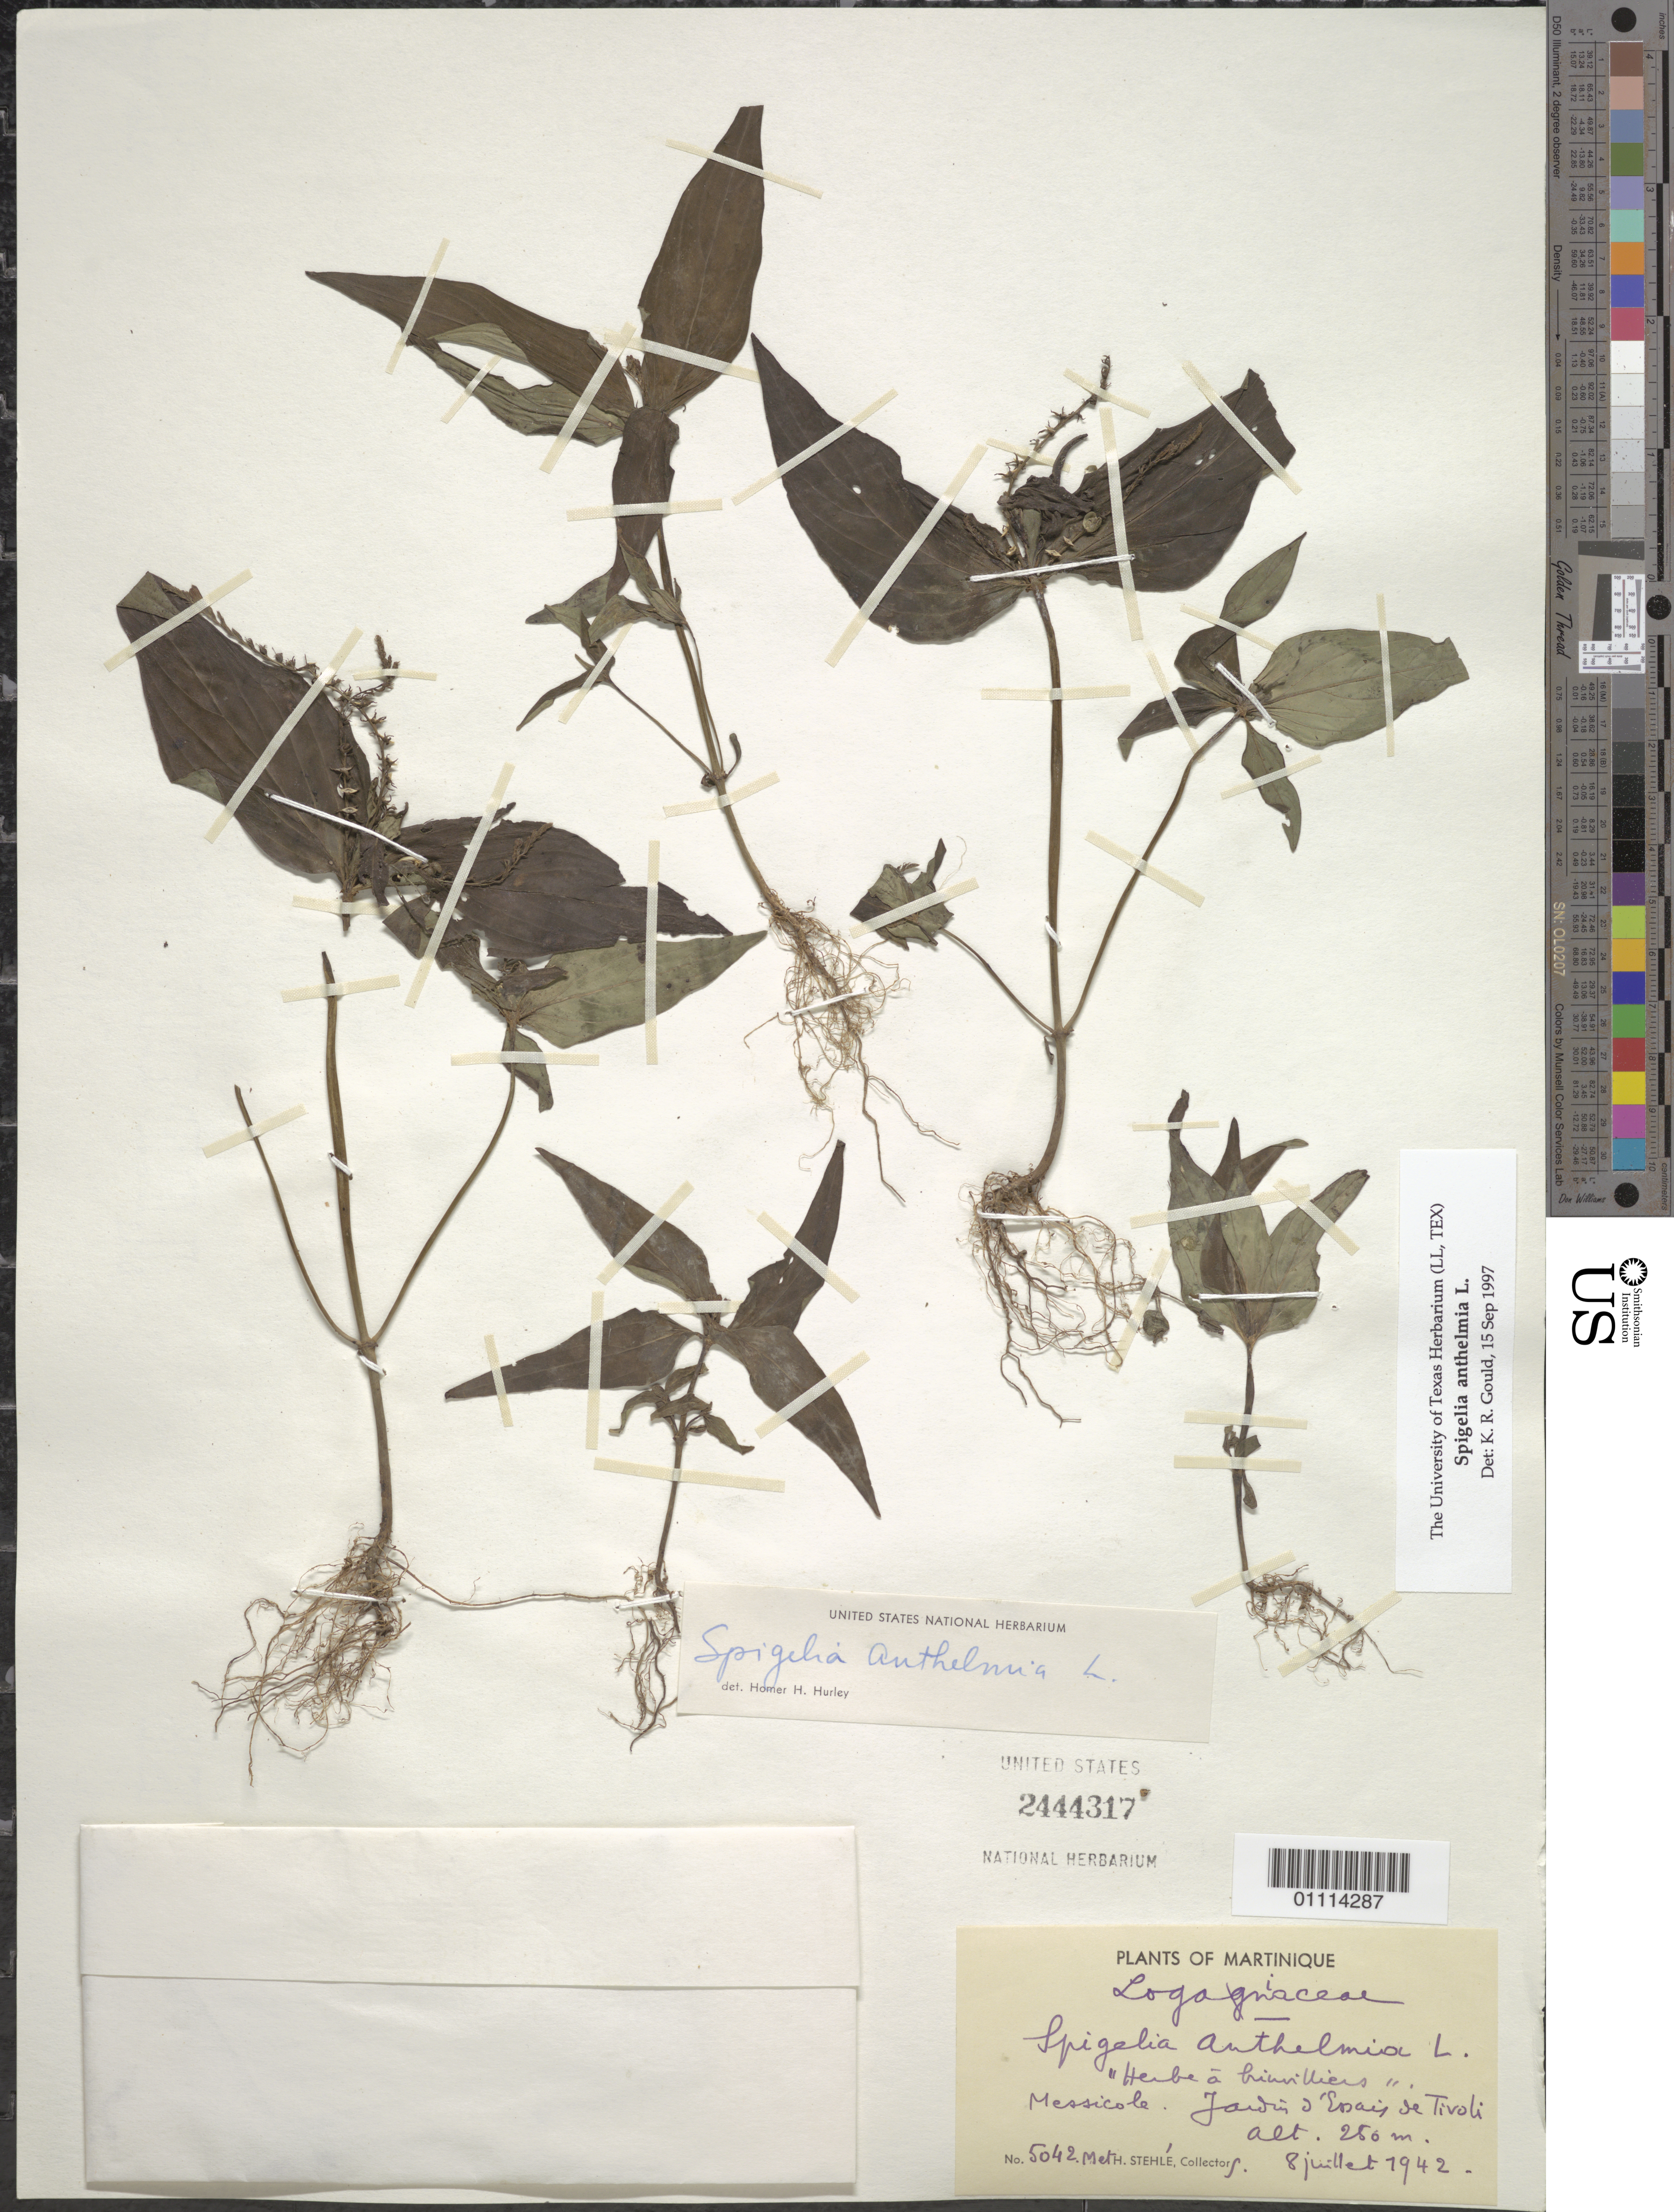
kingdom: Plantae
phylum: Tracheophyta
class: Magnoliopsida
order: Gentianales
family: Loganiaceae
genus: Spigelia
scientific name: Spigelia anthelmia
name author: L.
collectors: M. Stehlé & H. Stehlé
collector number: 5042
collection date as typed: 08 Jul 1942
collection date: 1942-07-08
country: Martinique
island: Martinique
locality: Jardin d'Enais de Tivoli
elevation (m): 250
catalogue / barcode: US 2444317